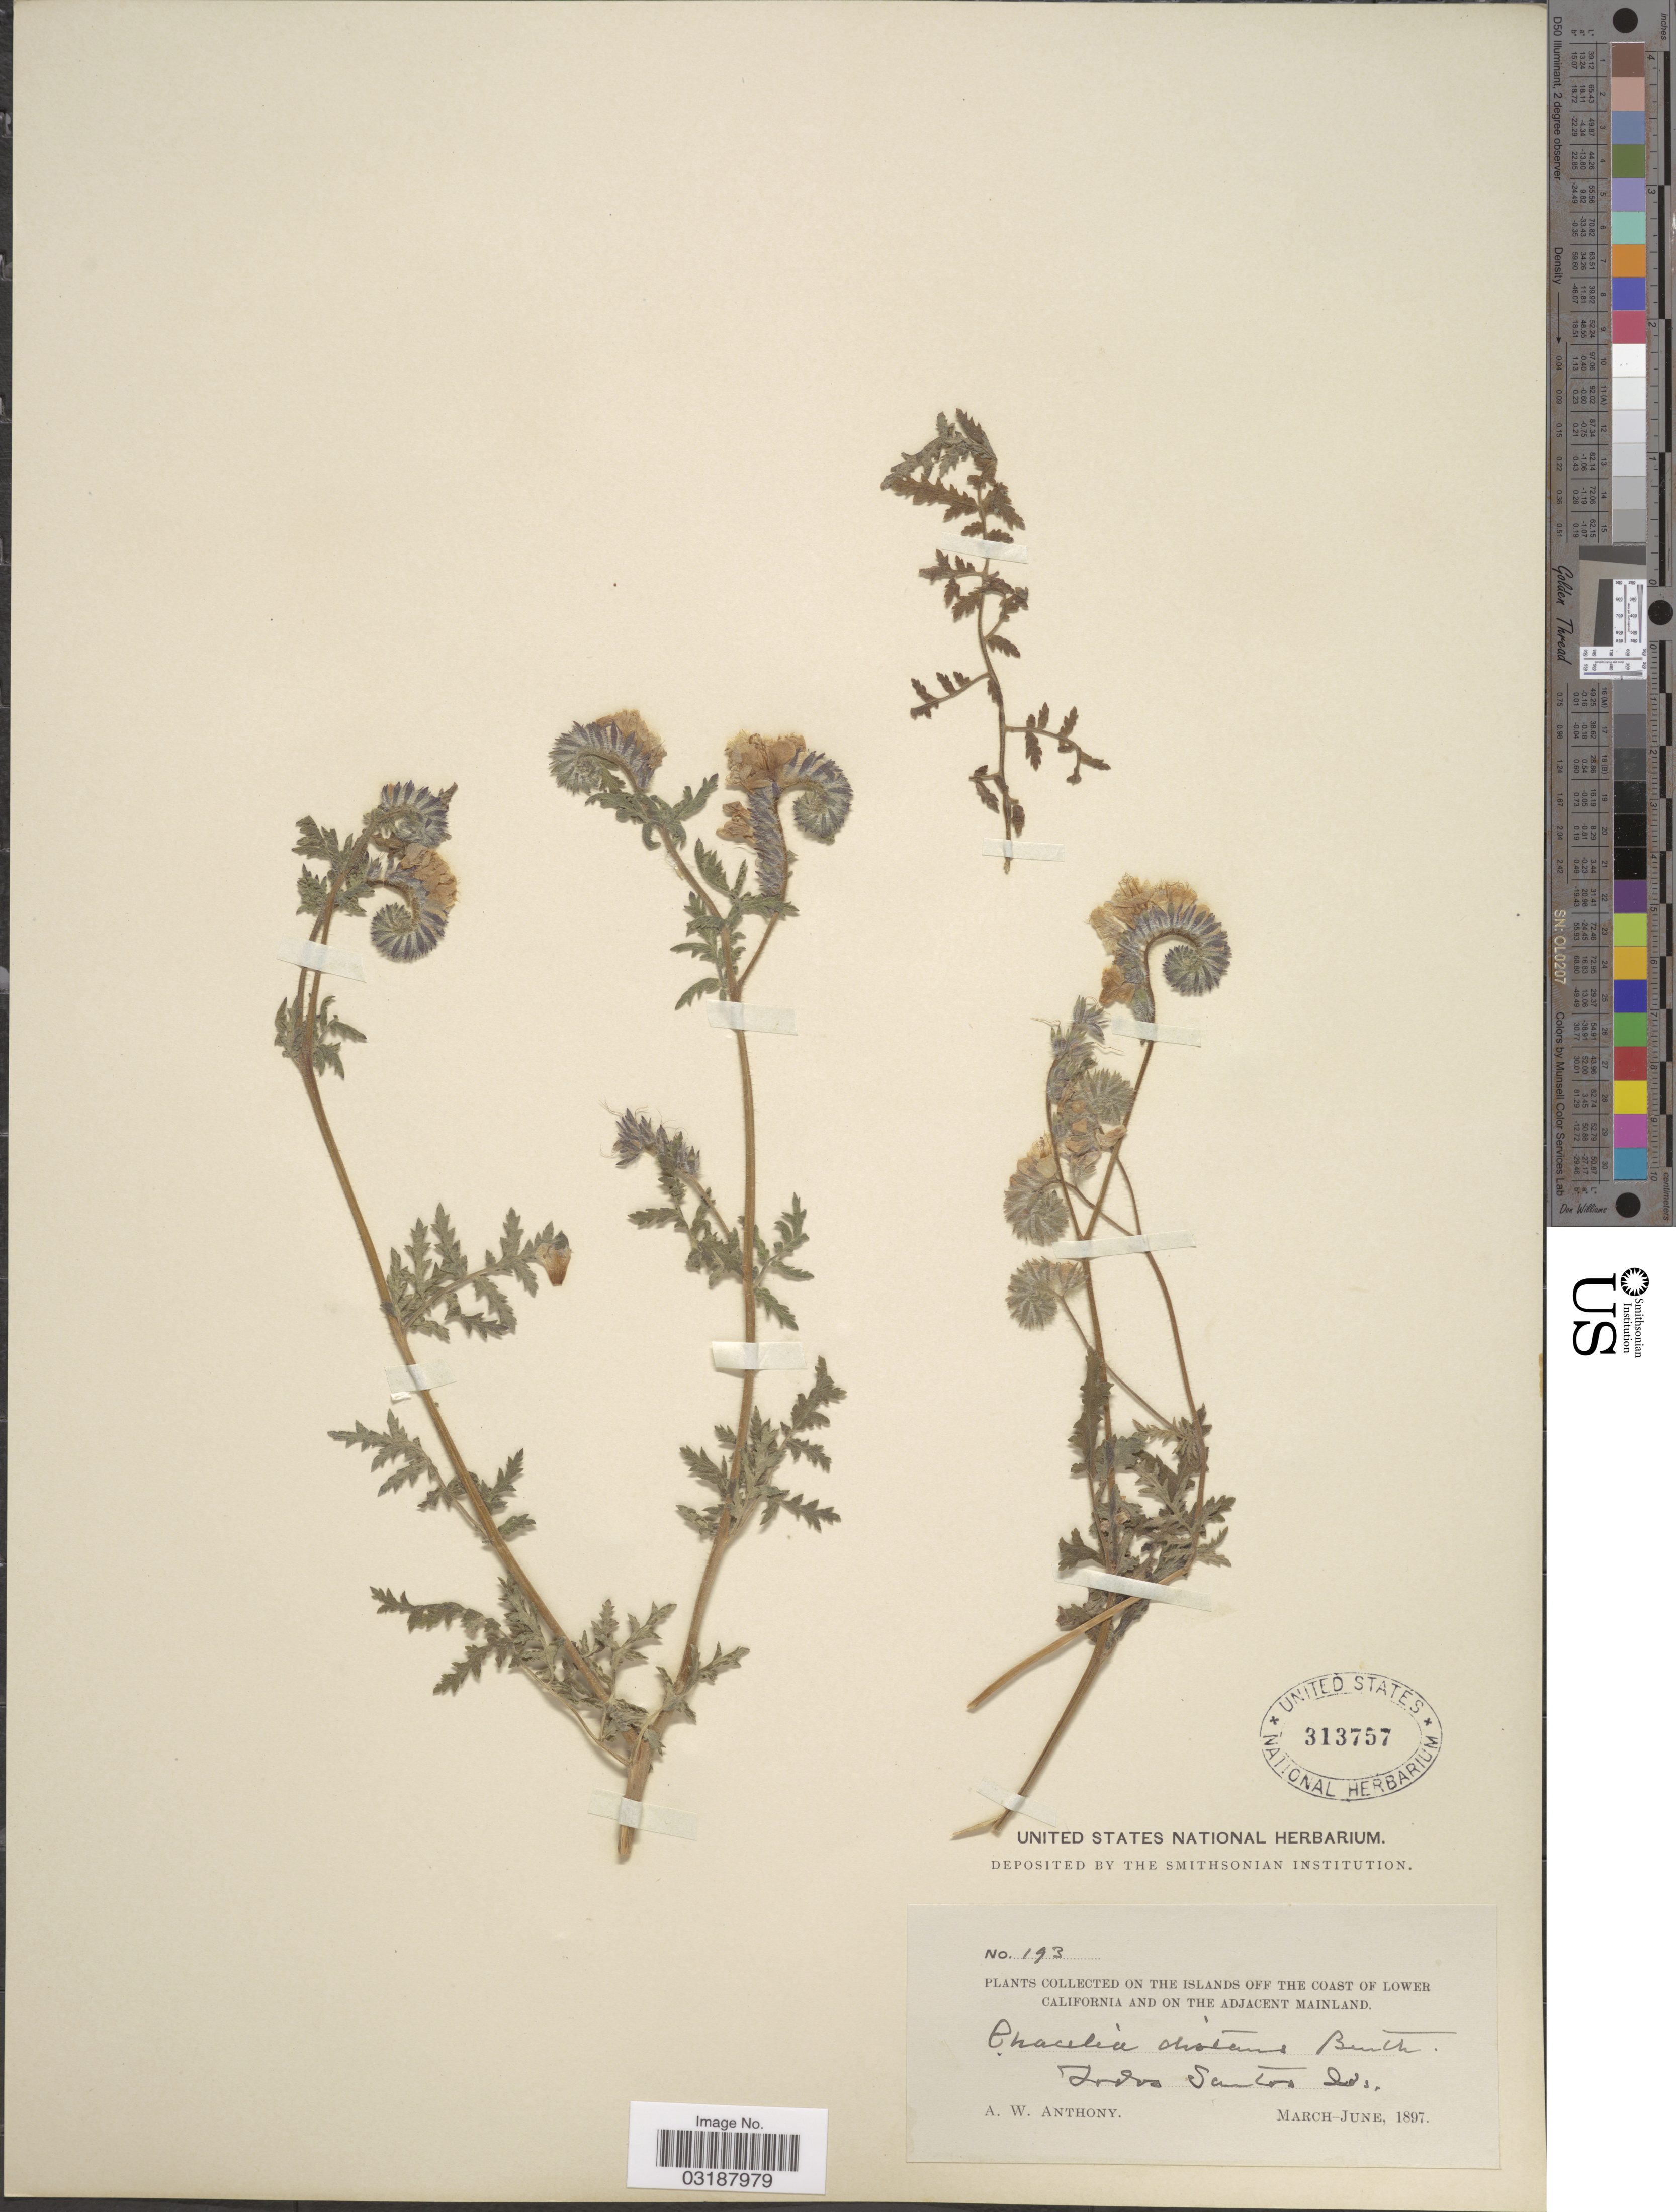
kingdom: Plantae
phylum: Tracheophyta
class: Magnoliopsida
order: Boraginales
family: Hydrophyllaceae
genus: Phacelia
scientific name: Phacelia distans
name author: Benth.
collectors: A. W. Anthony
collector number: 193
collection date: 1897-03/1897-06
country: Mexico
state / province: Baja California Norte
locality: On the Islands off the Coast of Lower California and on the adjacent Mainland. Todos Santos Ids.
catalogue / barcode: US 313757